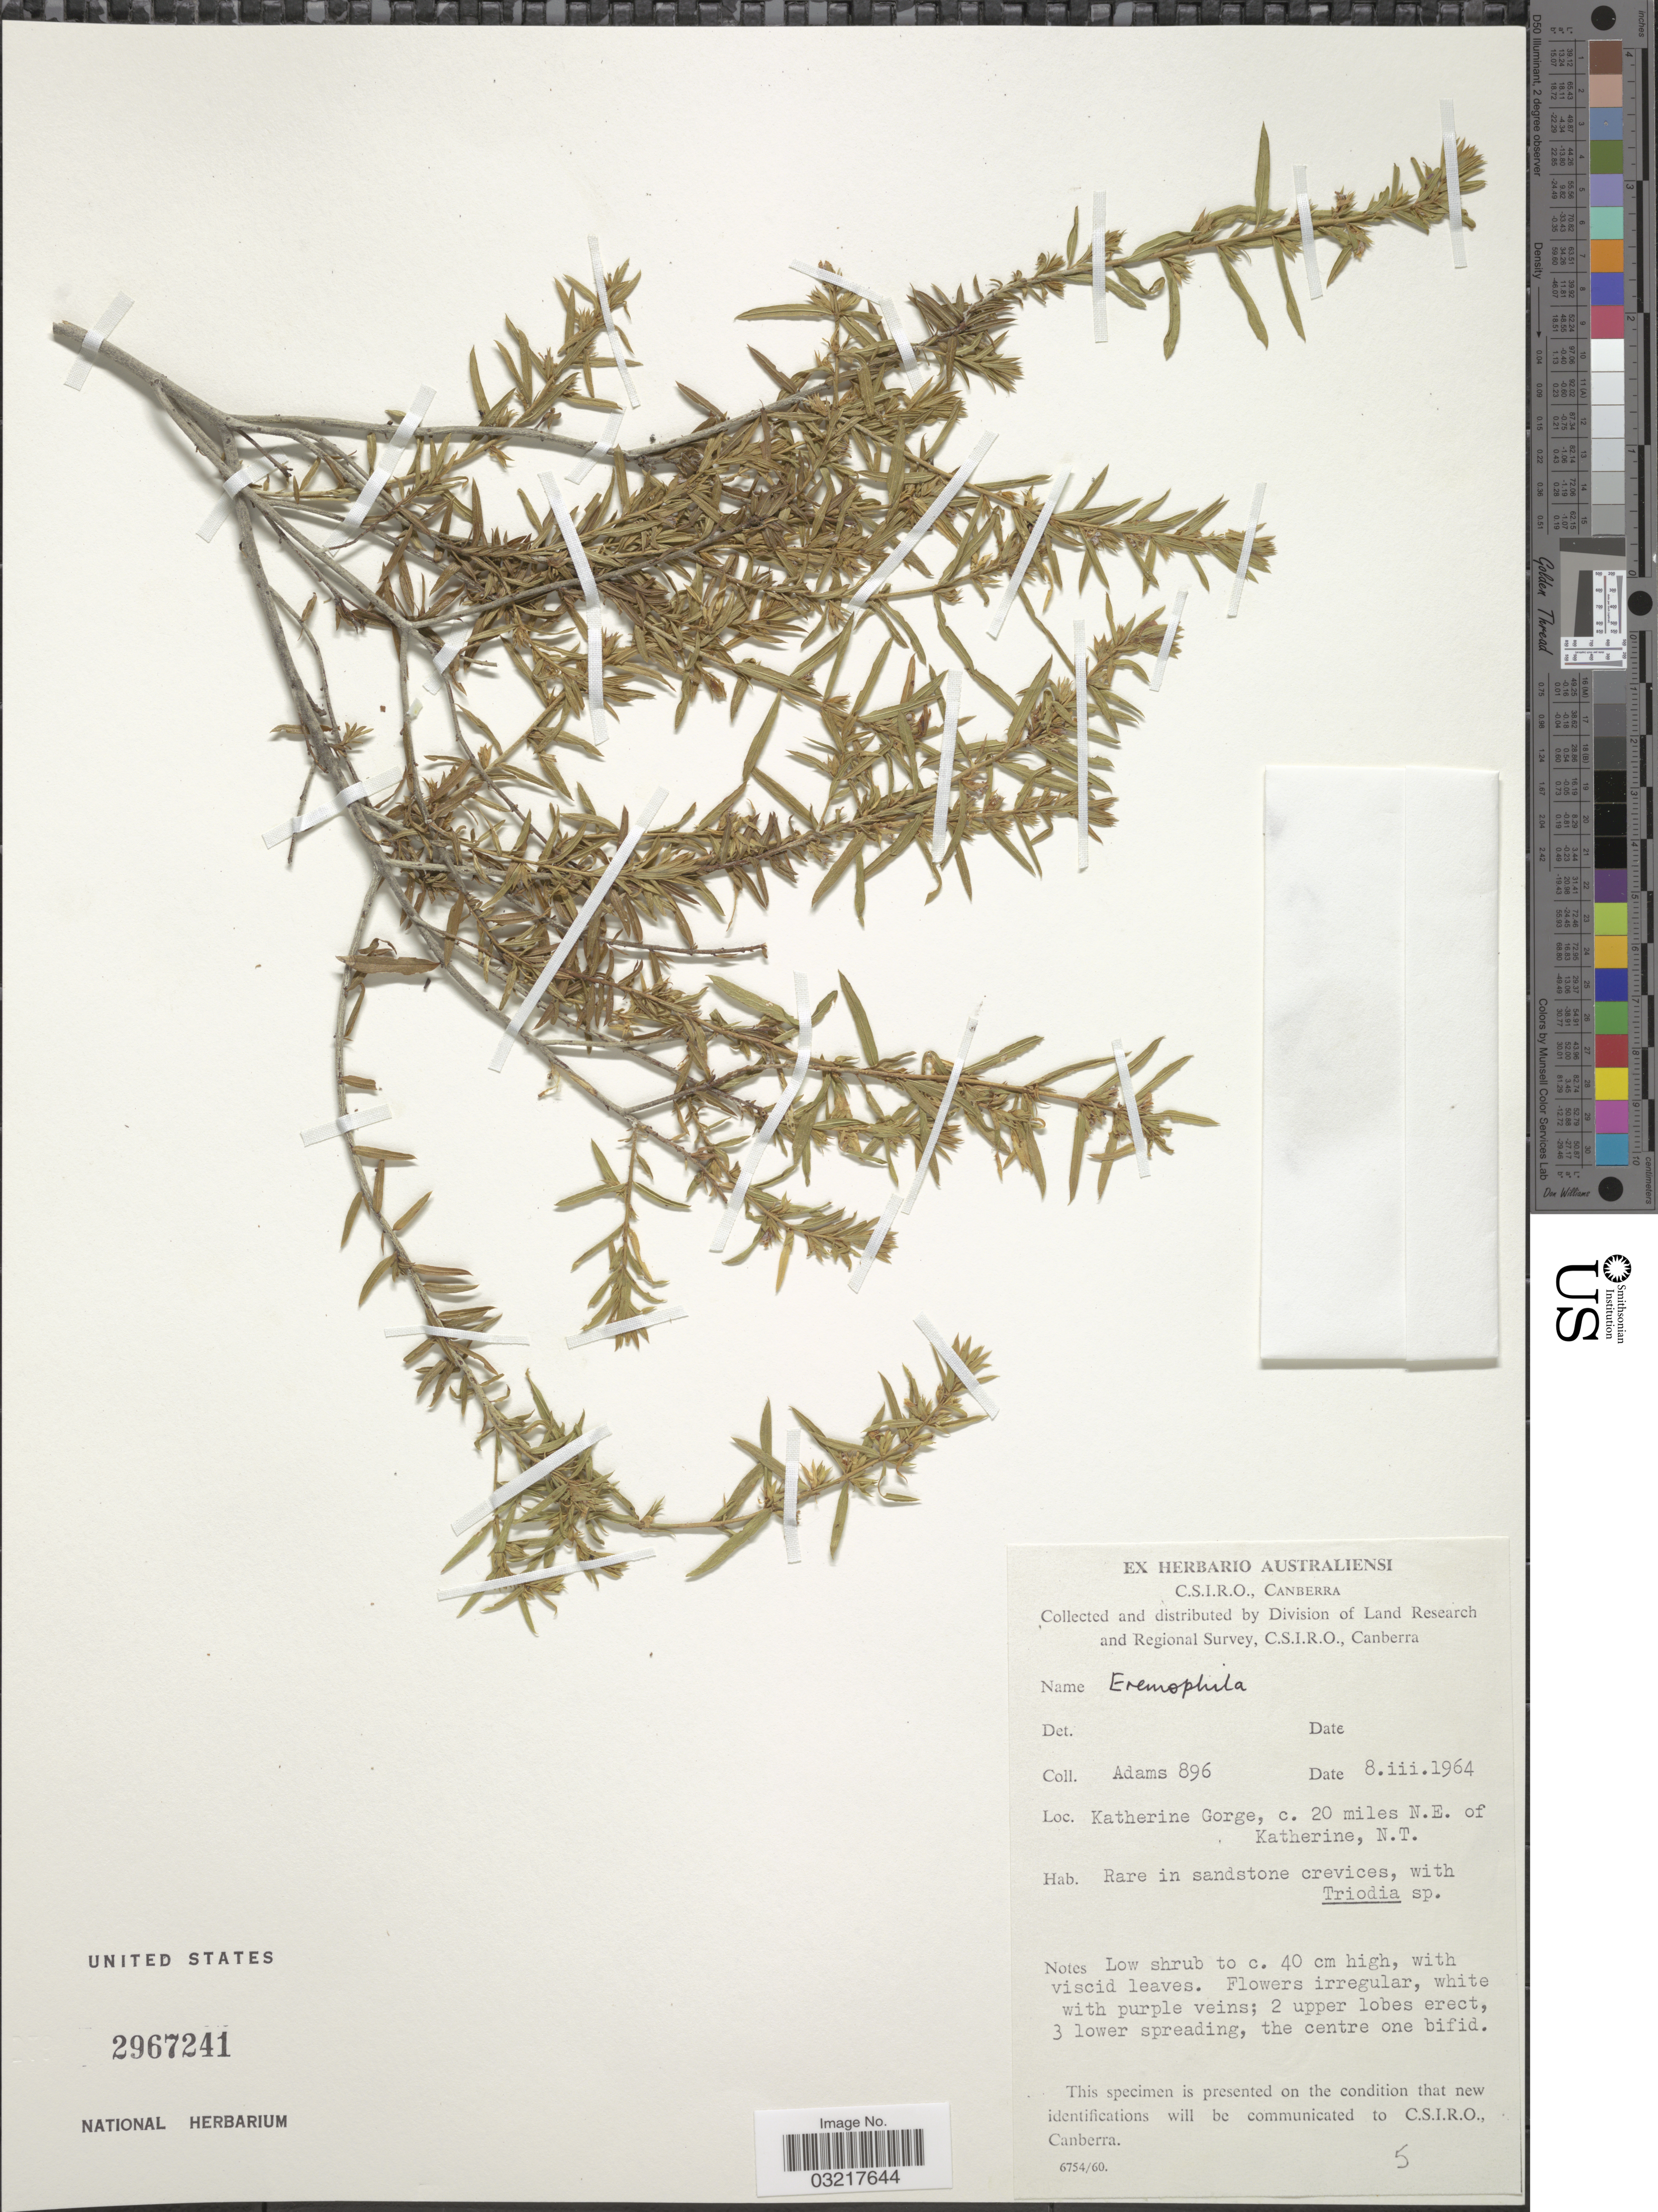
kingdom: Plantae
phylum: Tracheophyta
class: Magnoliopsida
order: Lamiales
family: Scrophulariaceae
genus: Eremophila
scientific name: Eremophila sp.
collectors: Adams, --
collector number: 896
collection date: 1964-03-08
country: Australia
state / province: Northern Territory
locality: Katherin Gorge, c. 20 miles N.E. of Katherine, N.T.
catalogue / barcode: US 2967241